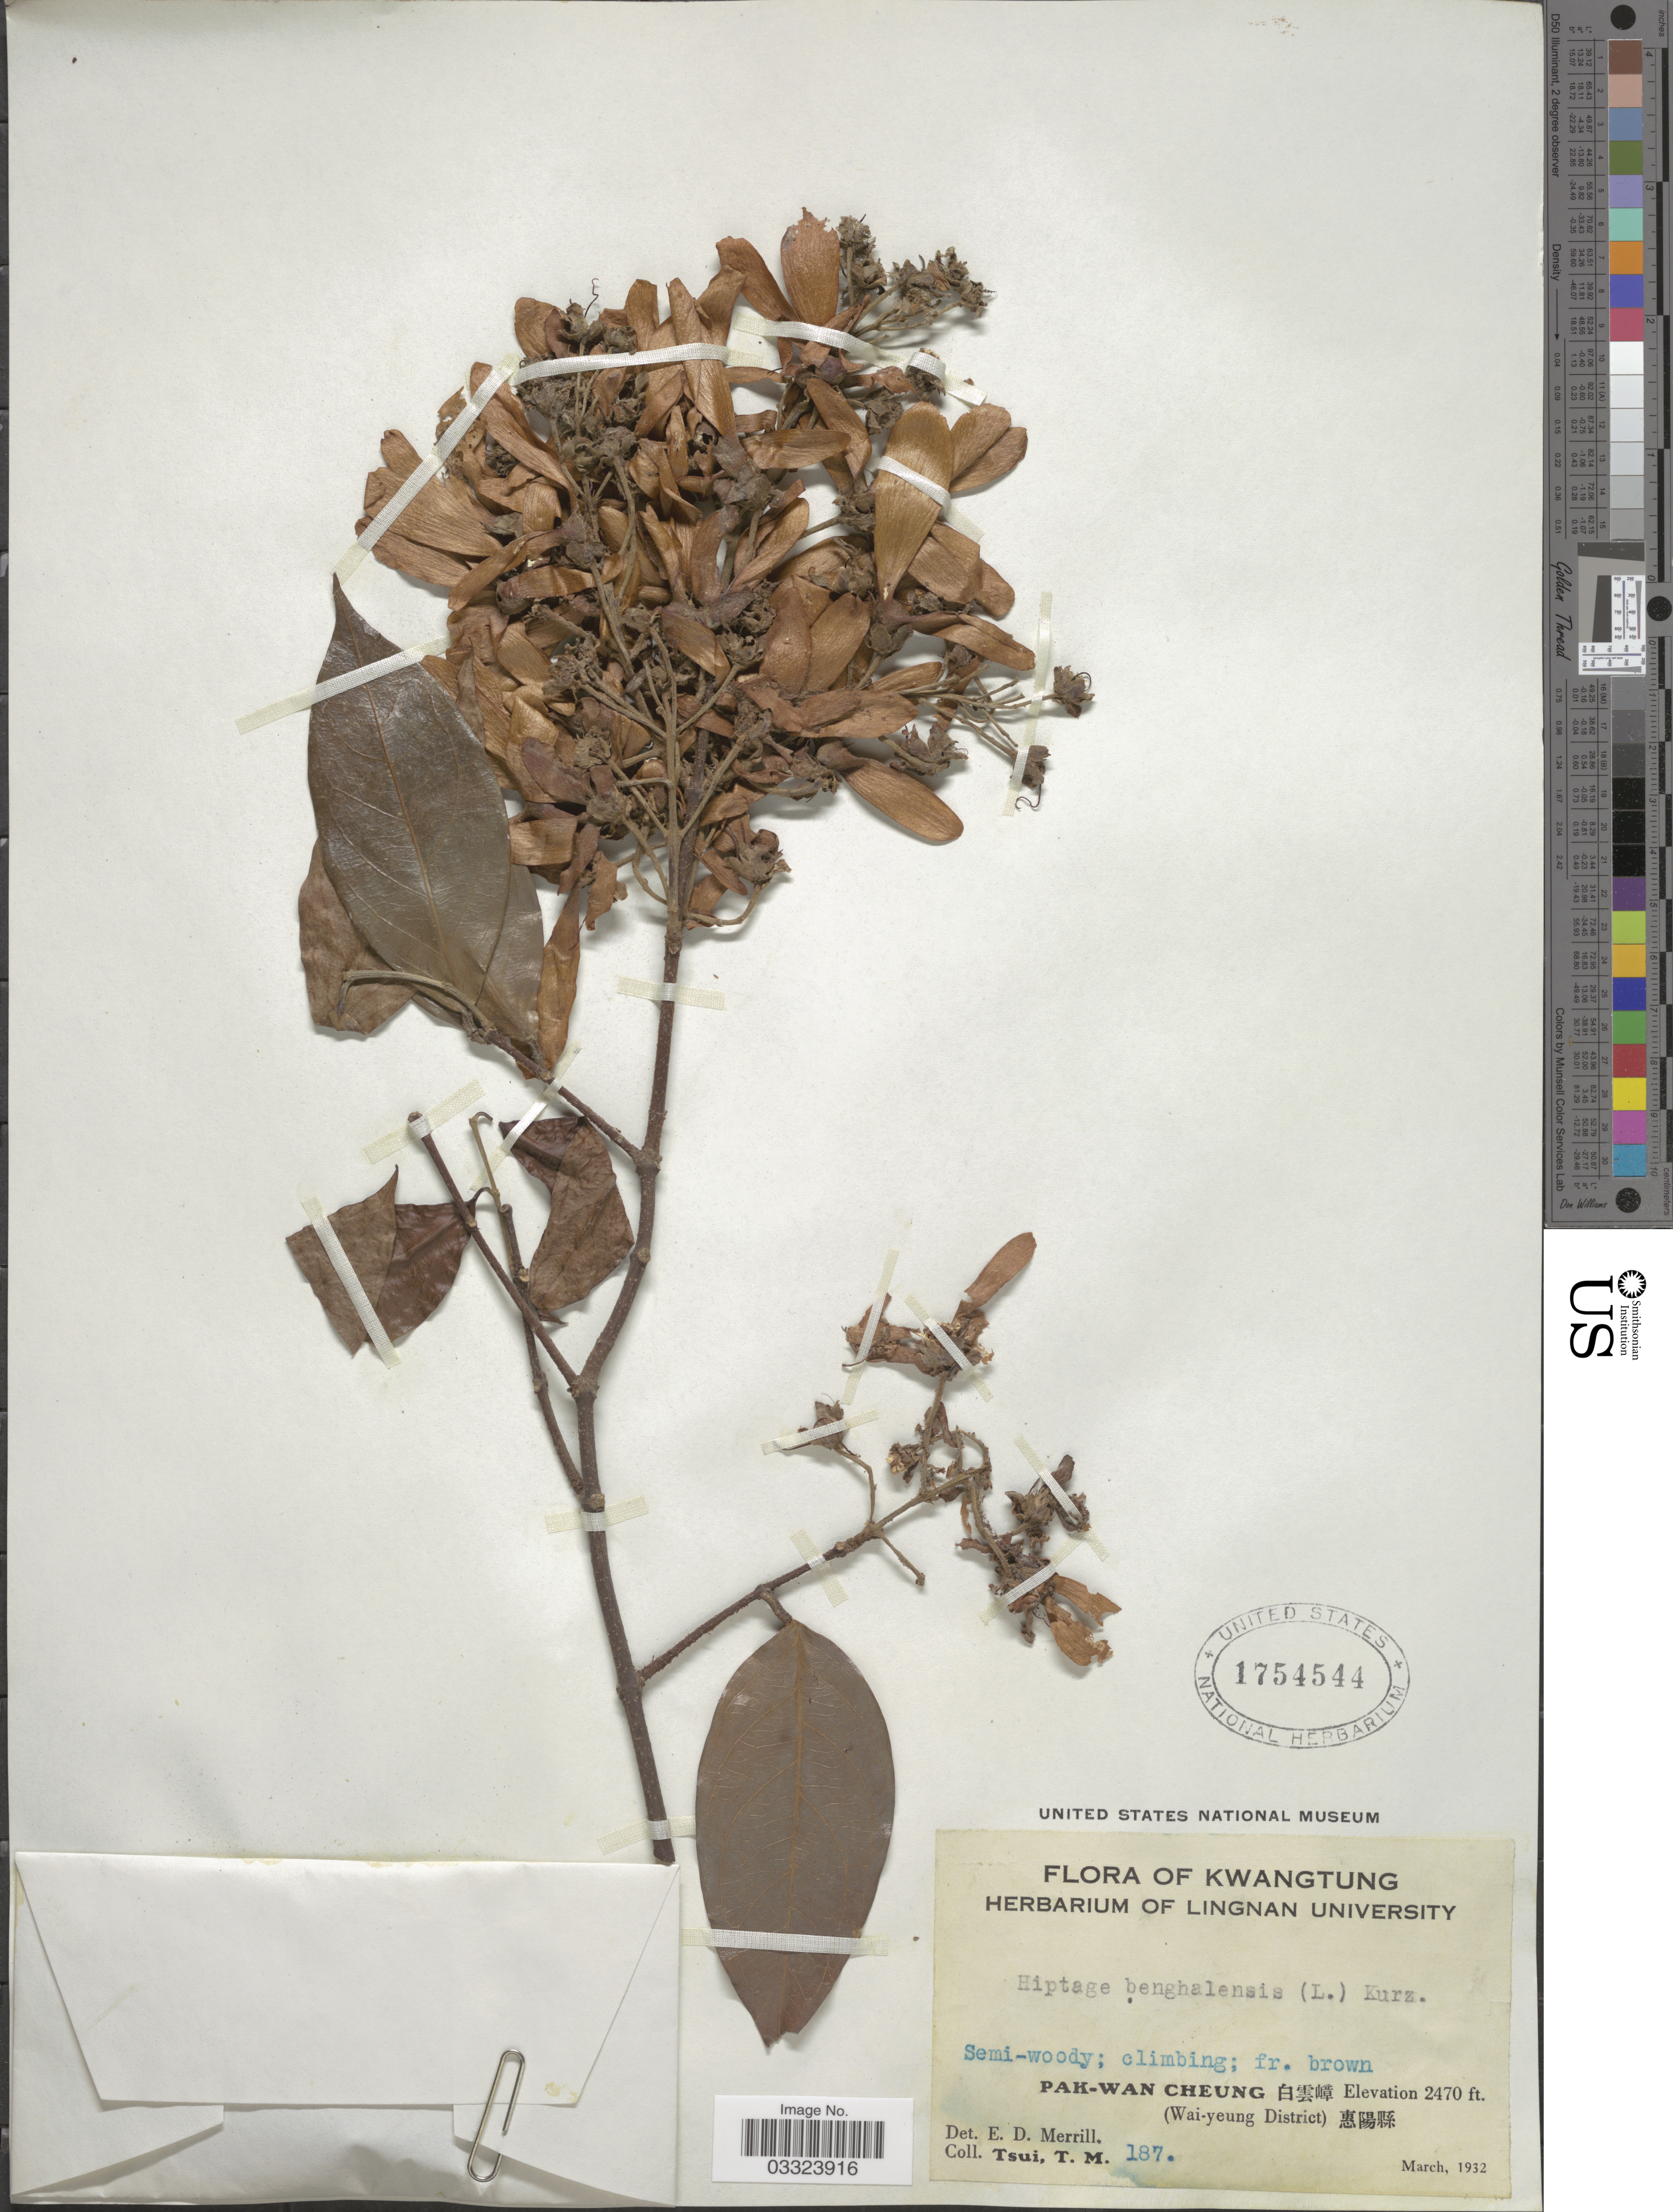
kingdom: Plantae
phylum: Tracheophyta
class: Magnoliopsida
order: Malpighiales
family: Malpighiaceae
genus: Hiptage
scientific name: Hiptage benghalensis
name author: (L.) Kurz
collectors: T. Tsui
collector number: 187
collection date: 1932-03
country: China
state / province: Guangdong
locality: Kwatung,Pak-Wan Cheung (Wai-yeung District) .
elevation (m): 753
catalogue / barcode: US 1754544